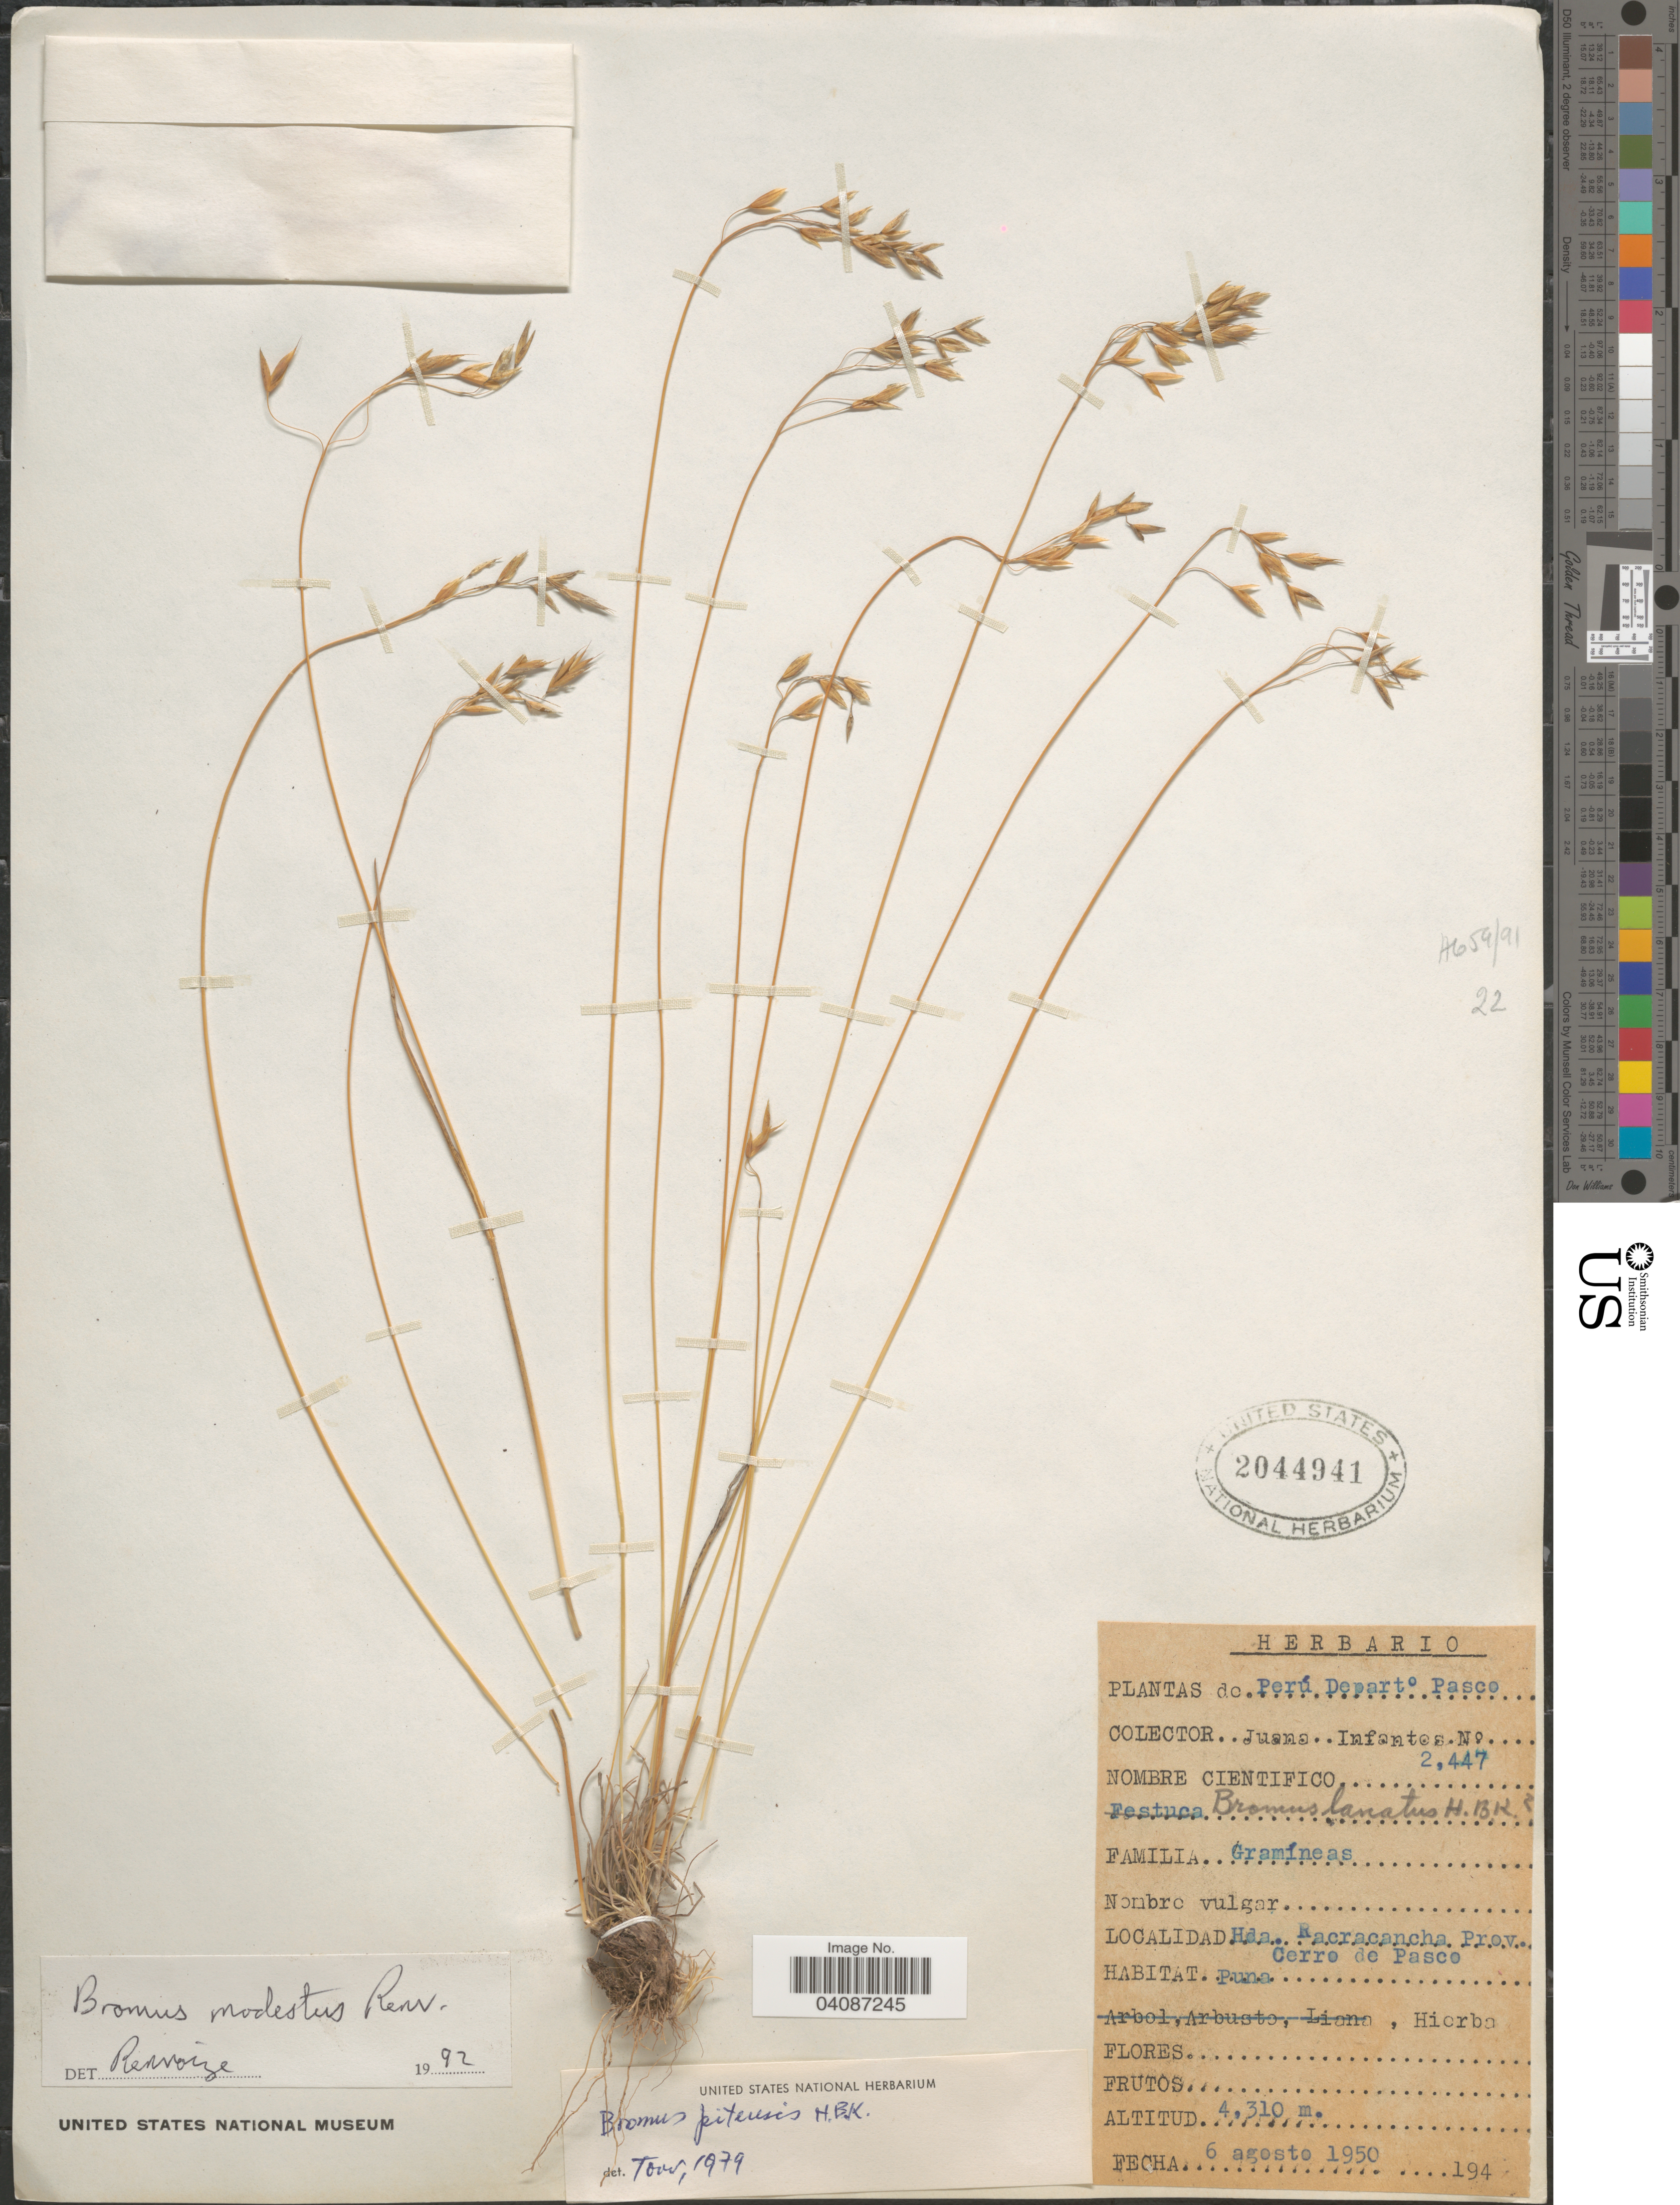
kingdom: Plantae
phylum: Tracheophyta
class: Liliopsida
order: Poales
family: Poaceae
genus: Bromus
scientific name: Bromus modestus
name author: Renvoize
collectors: J. Infantes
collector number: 2447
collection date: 1950-08-06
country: Peru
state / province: Pasco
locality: Departº Pasco. Hda. Racracancha Prov. Cerro de Pasco.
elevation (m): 4310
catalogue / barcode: US 2044941